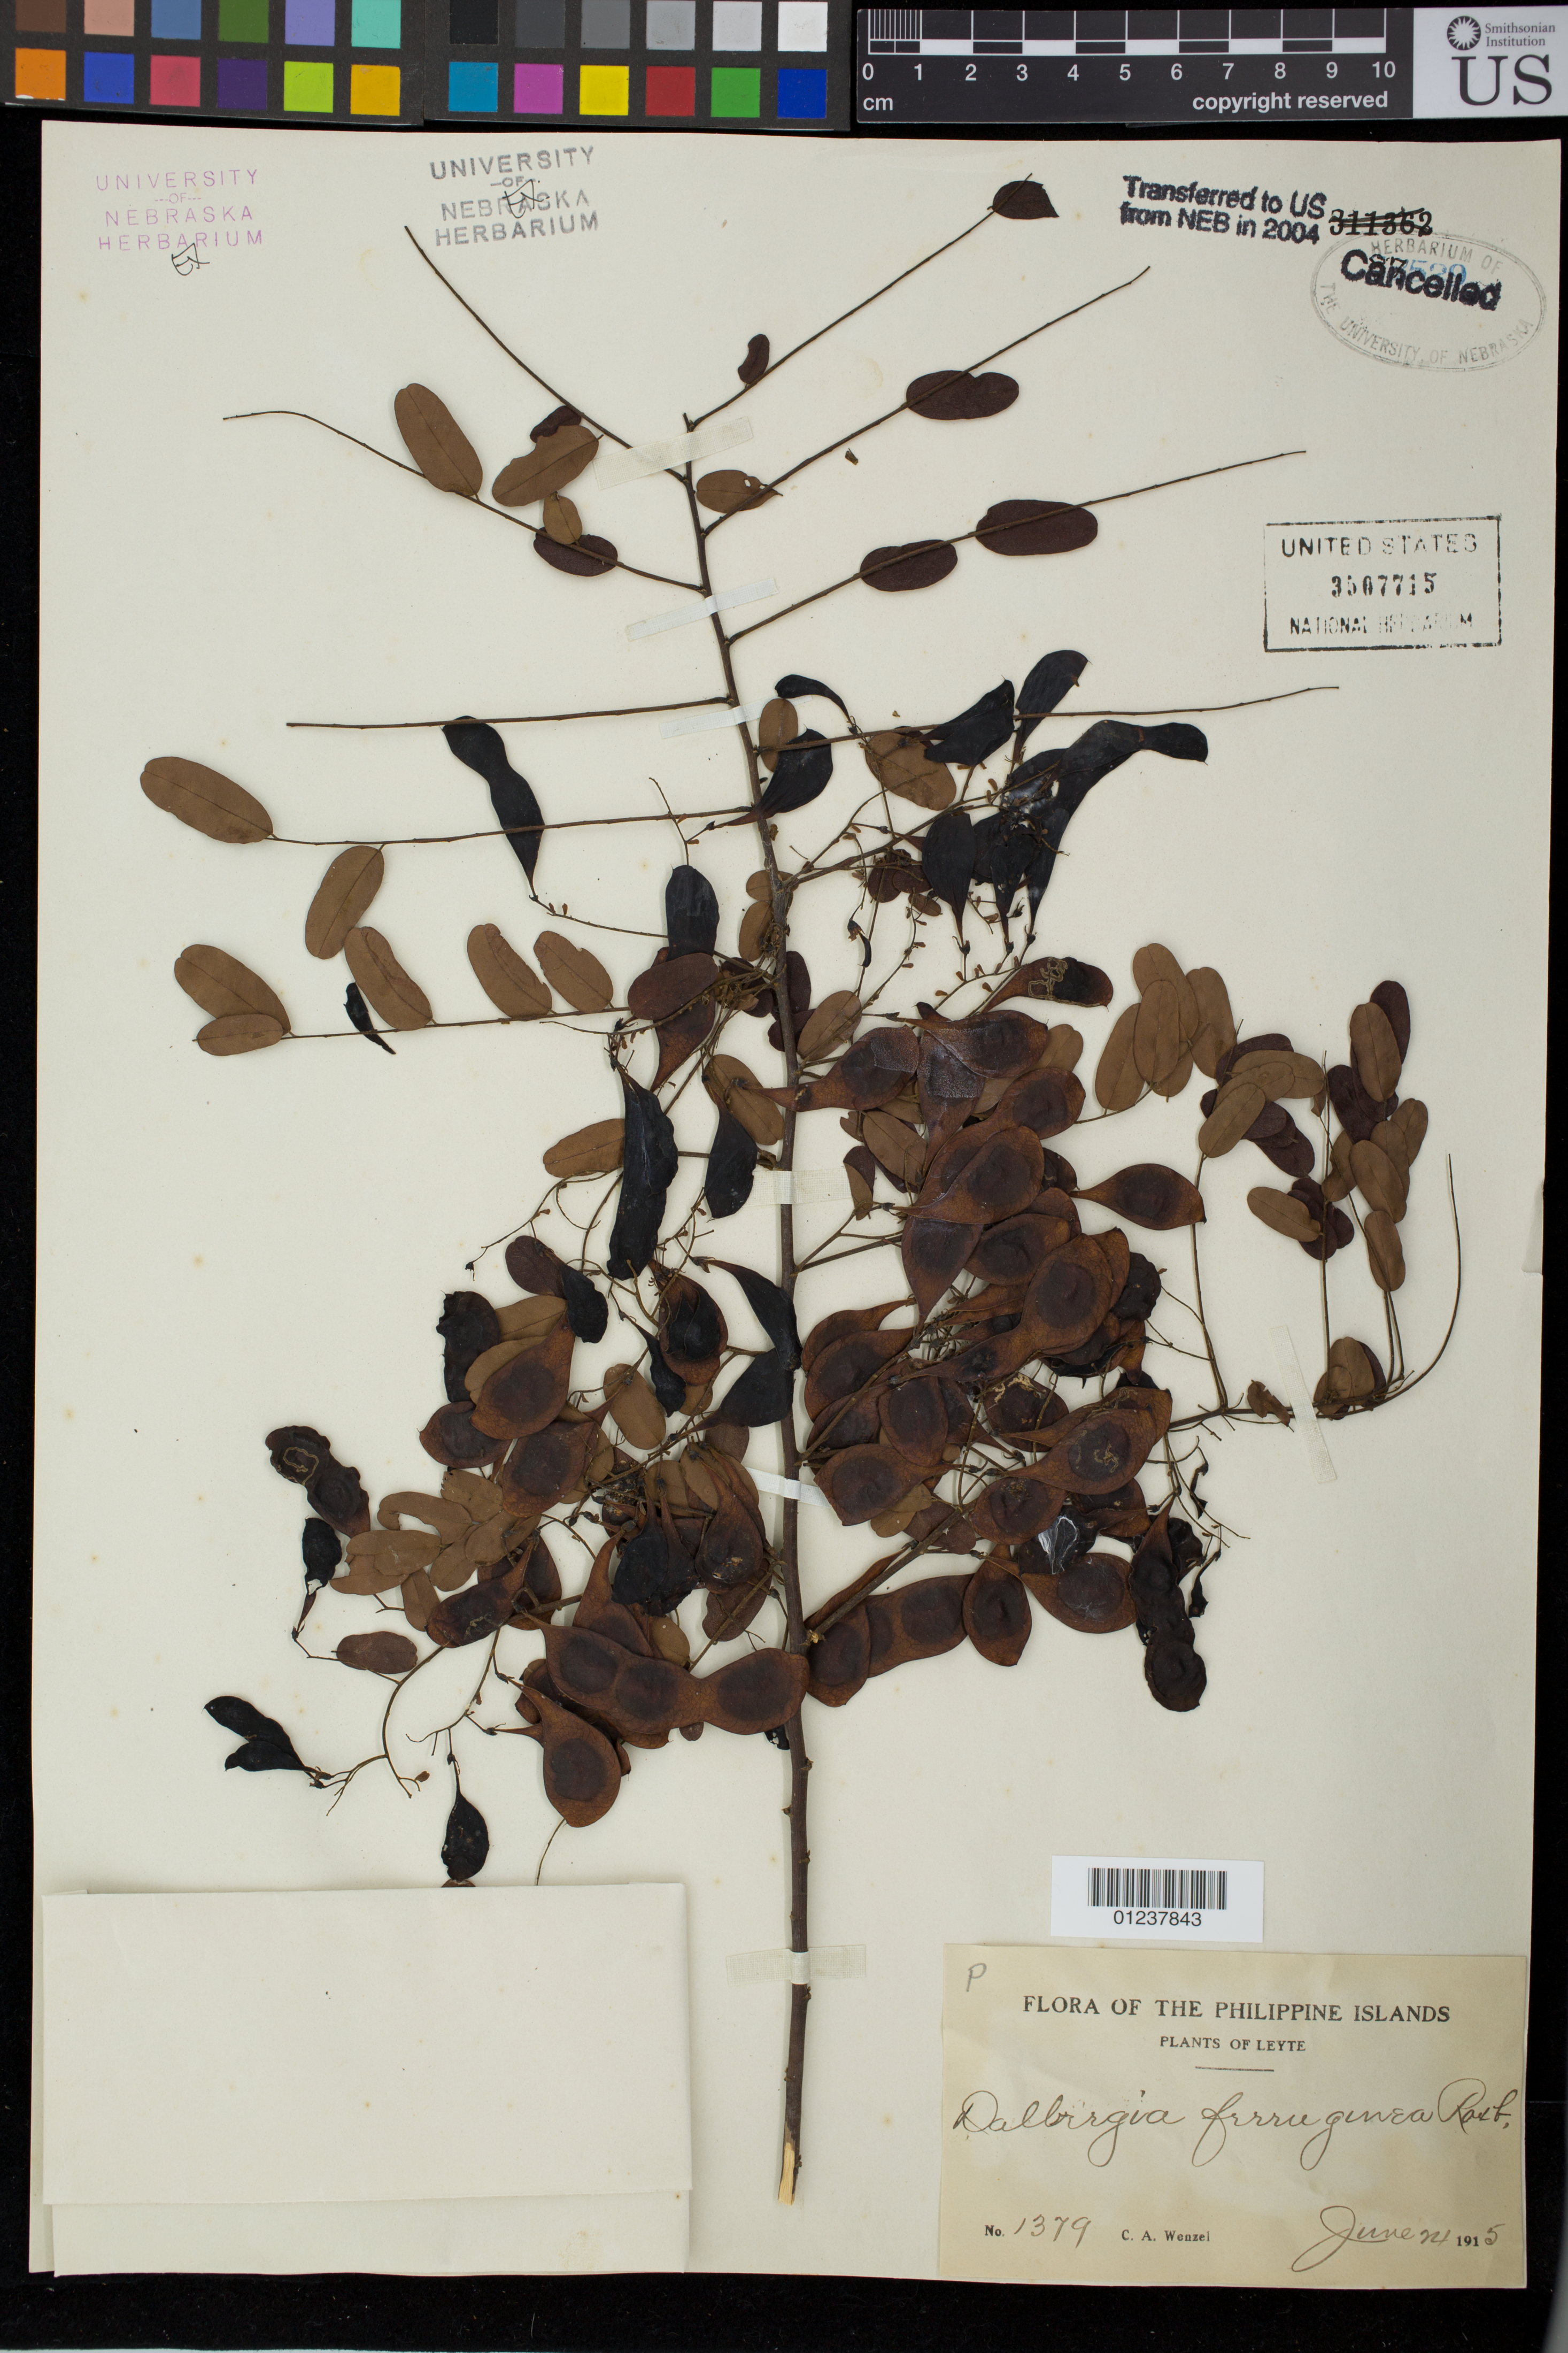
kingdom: Plantae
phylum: Tracheophyta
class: Magnoliopsida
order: Fabales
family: Fabaceae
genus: Dalbergia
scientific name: Dalbergia ferruginea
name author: Roxb.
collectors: C. Wenzel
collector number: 1379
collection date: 1915-06-24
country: Philippines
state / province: Eastern Visayas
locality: Leyte Island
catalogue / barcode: US 3507715